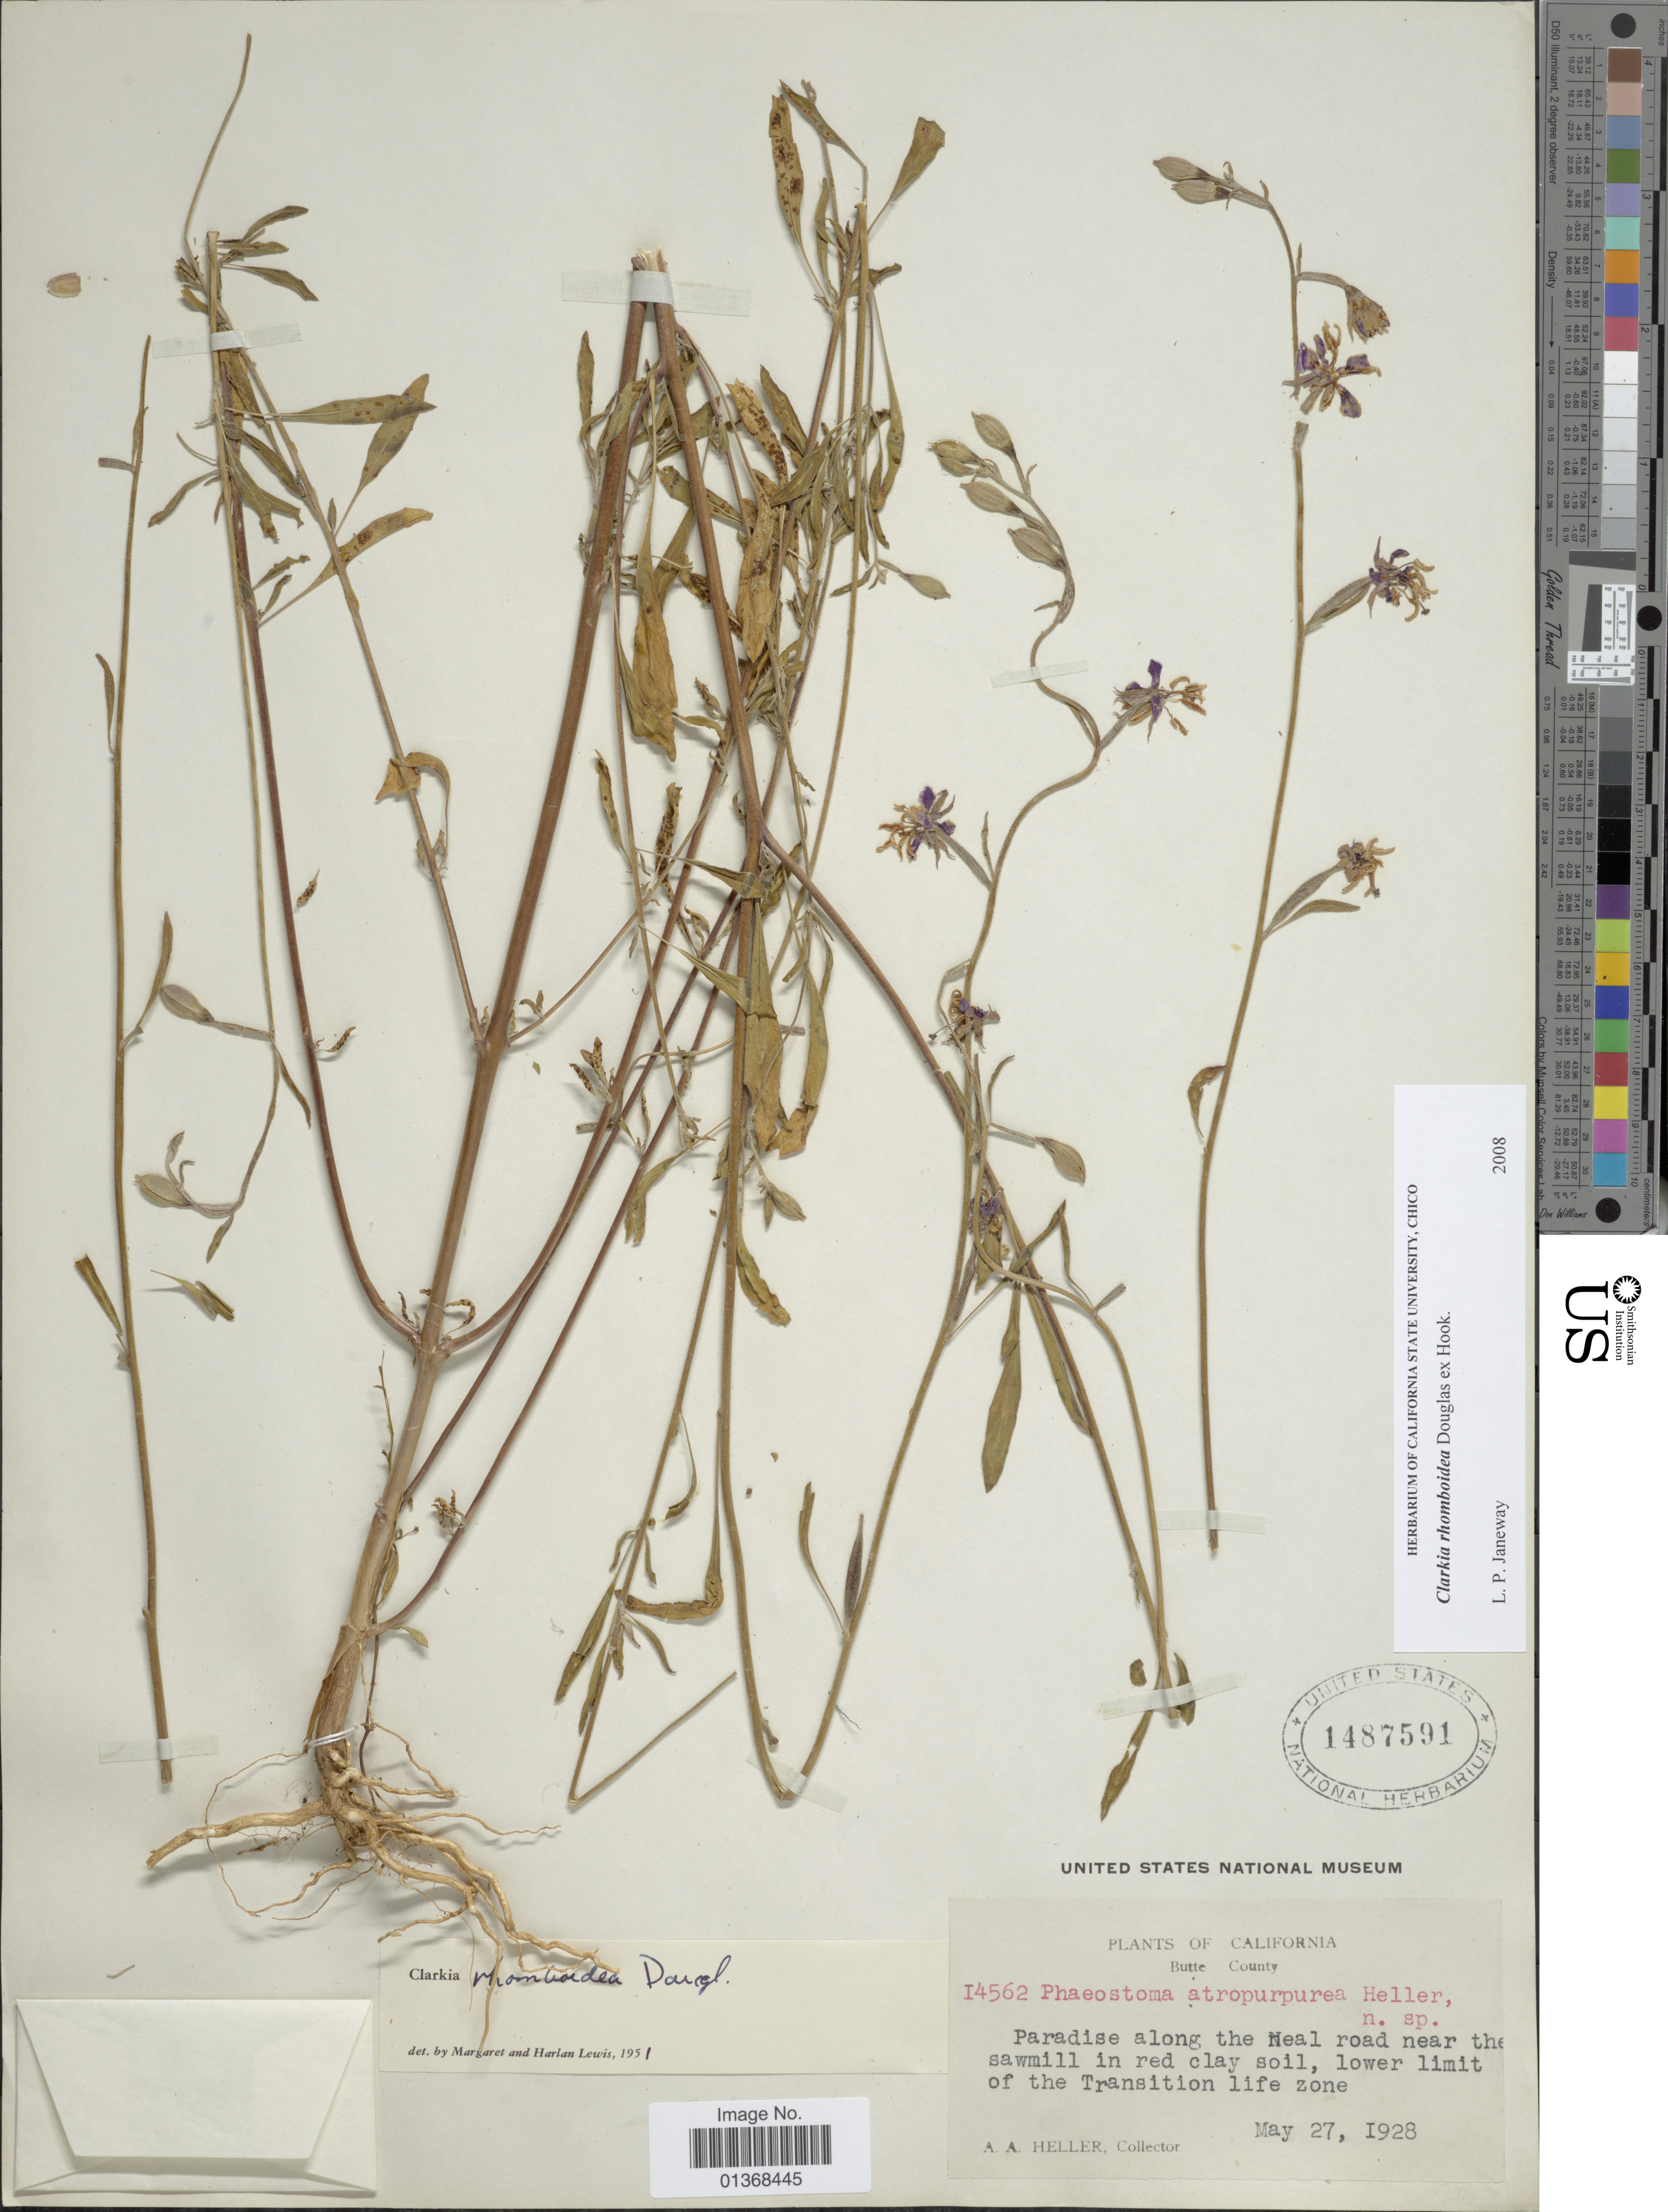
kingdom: Plantae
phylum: Tracheophyta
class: Magnoliopsida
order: Myrtales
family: Onagraceae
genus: Clarkia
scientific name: Clarkia rhomboidea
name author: Douglas ex Hook.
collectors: A. A. Heller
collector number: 14562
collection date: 1928-05-27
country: United States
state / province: California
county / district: Butte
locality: Butte County, Paradise along the Neal road near the sawmill in red clay soil, lower limit of the Transition life zone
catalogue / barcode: US 1487591